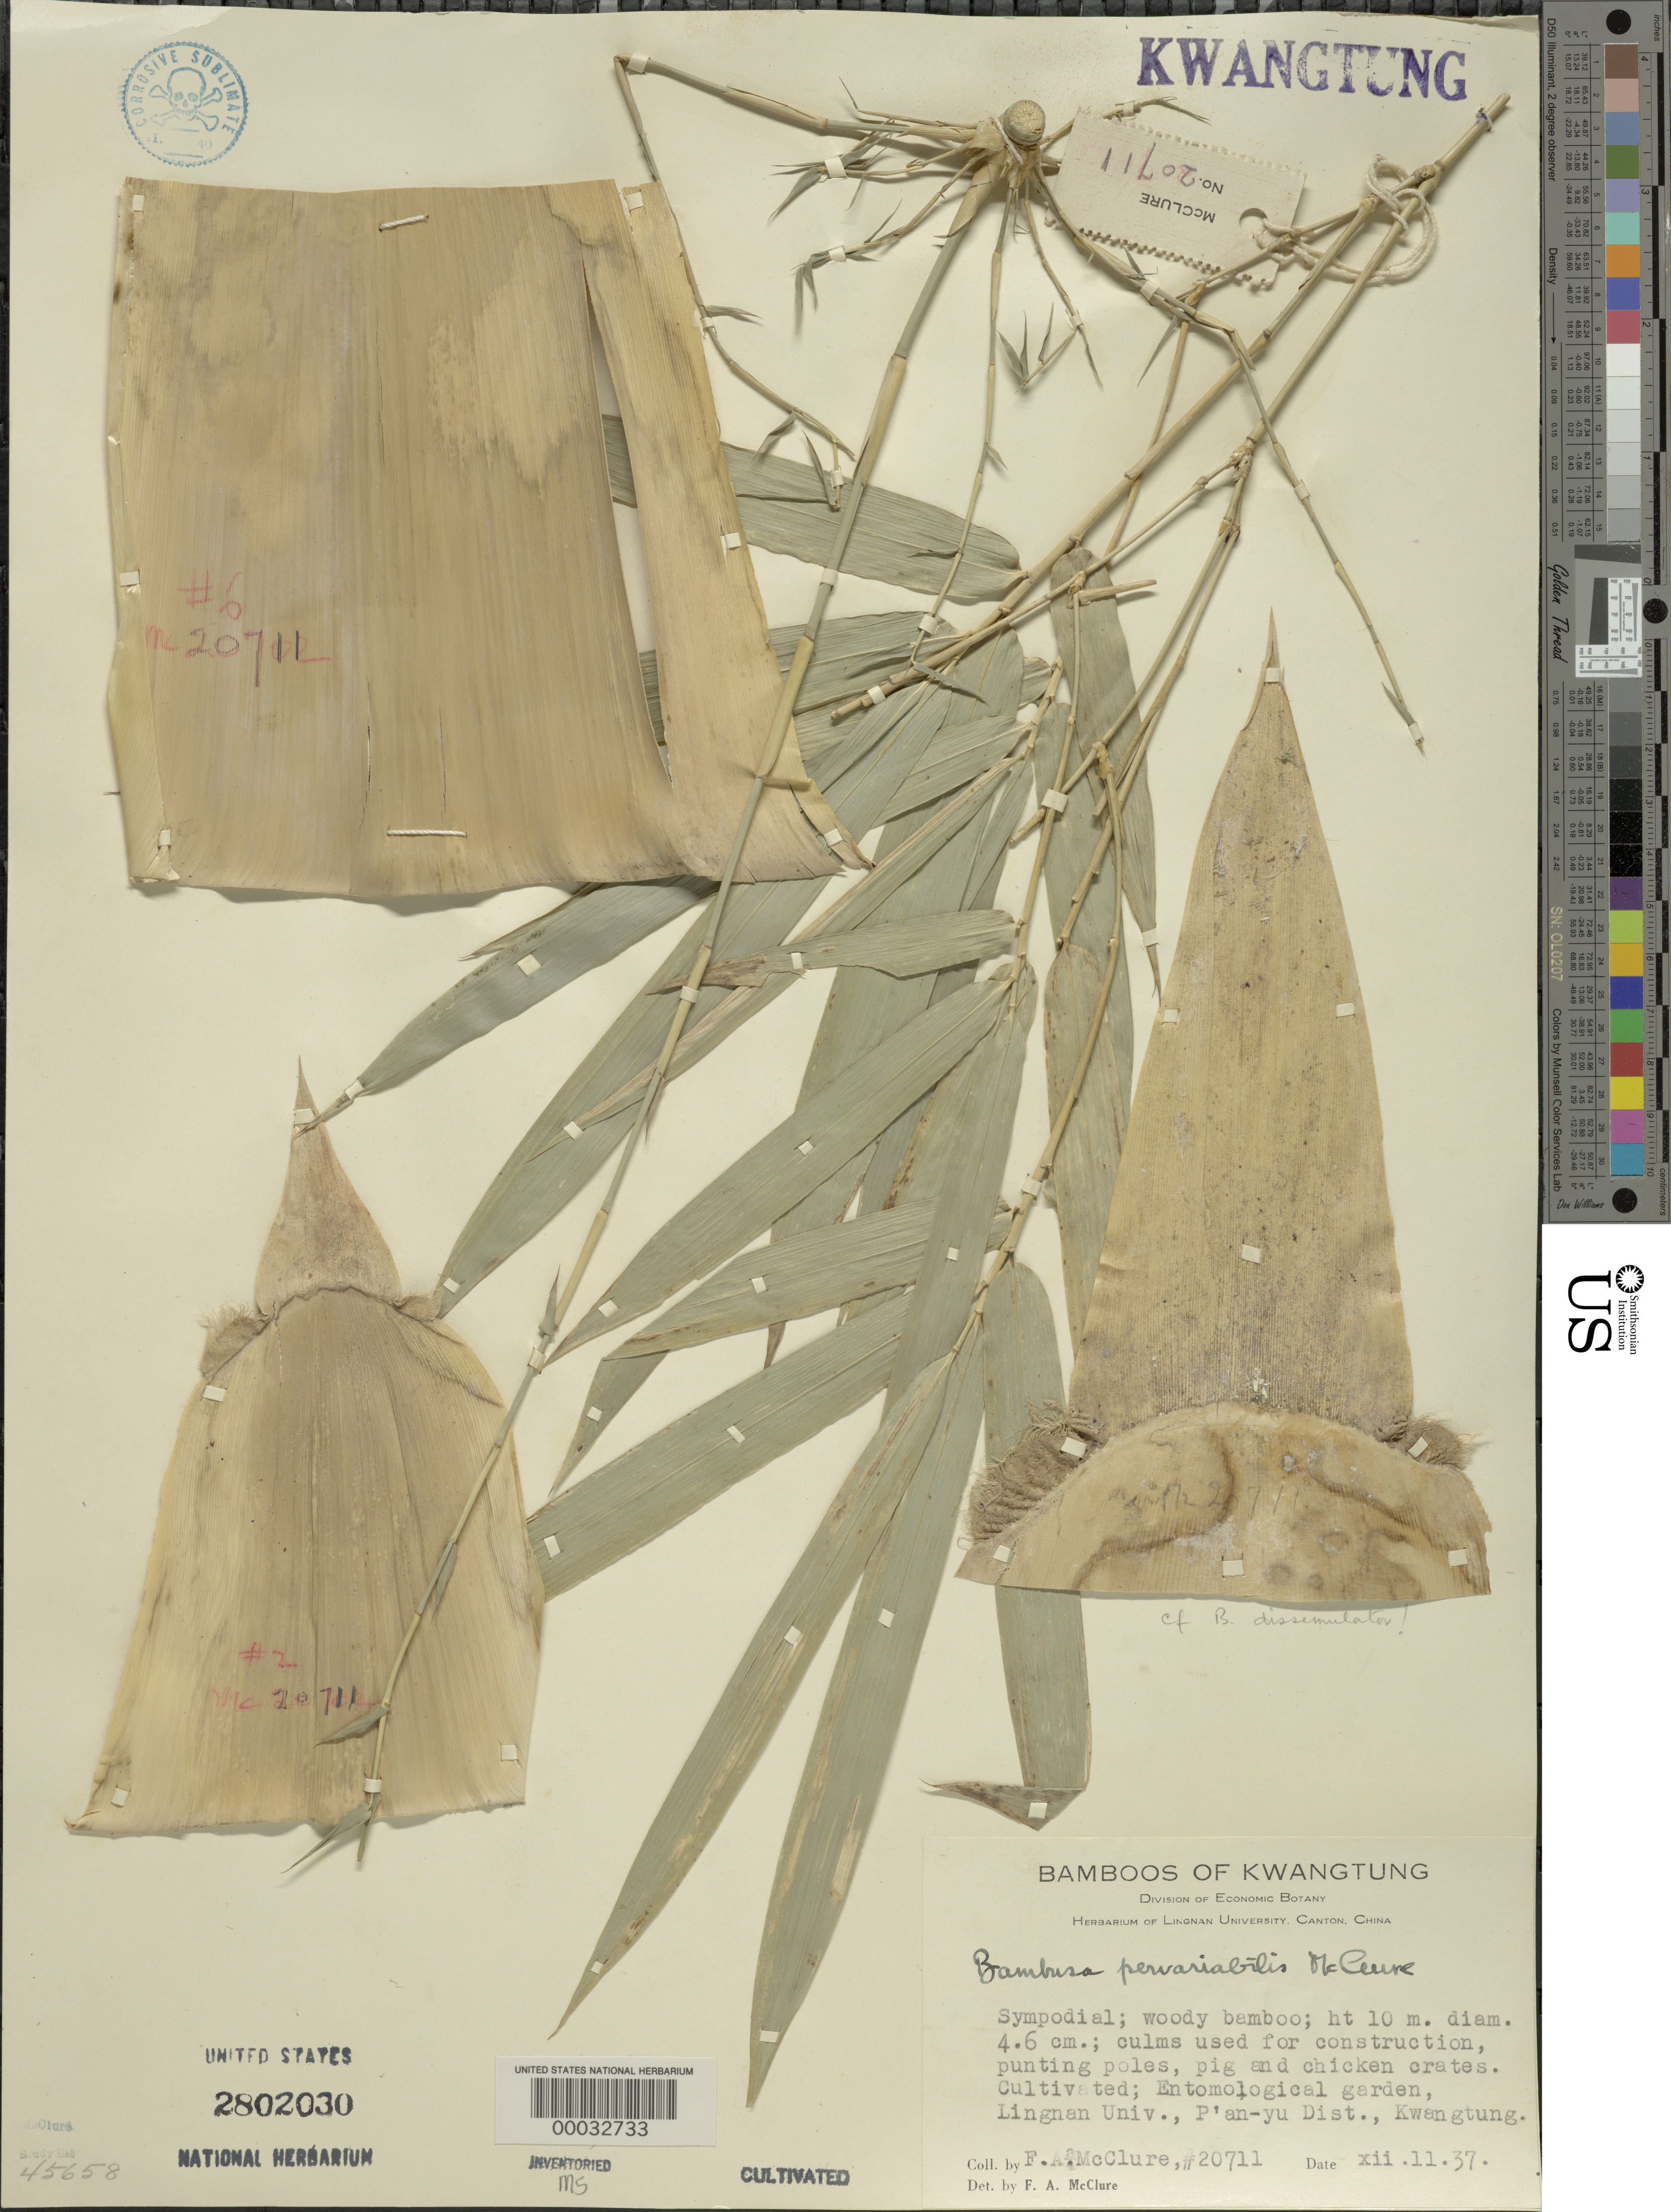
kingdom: Plantae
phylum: Tracheophyta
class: Liliopsida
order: Poales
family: Poaceae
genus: Bambusa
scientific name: Bambusa pervariabilis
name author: McClure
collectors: F. A. McClure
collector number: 20711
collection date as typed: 11 Dec 1937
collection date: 1937-12-11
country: China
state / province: Guangdong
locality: Lu entomological garden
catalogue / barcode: US 2802030